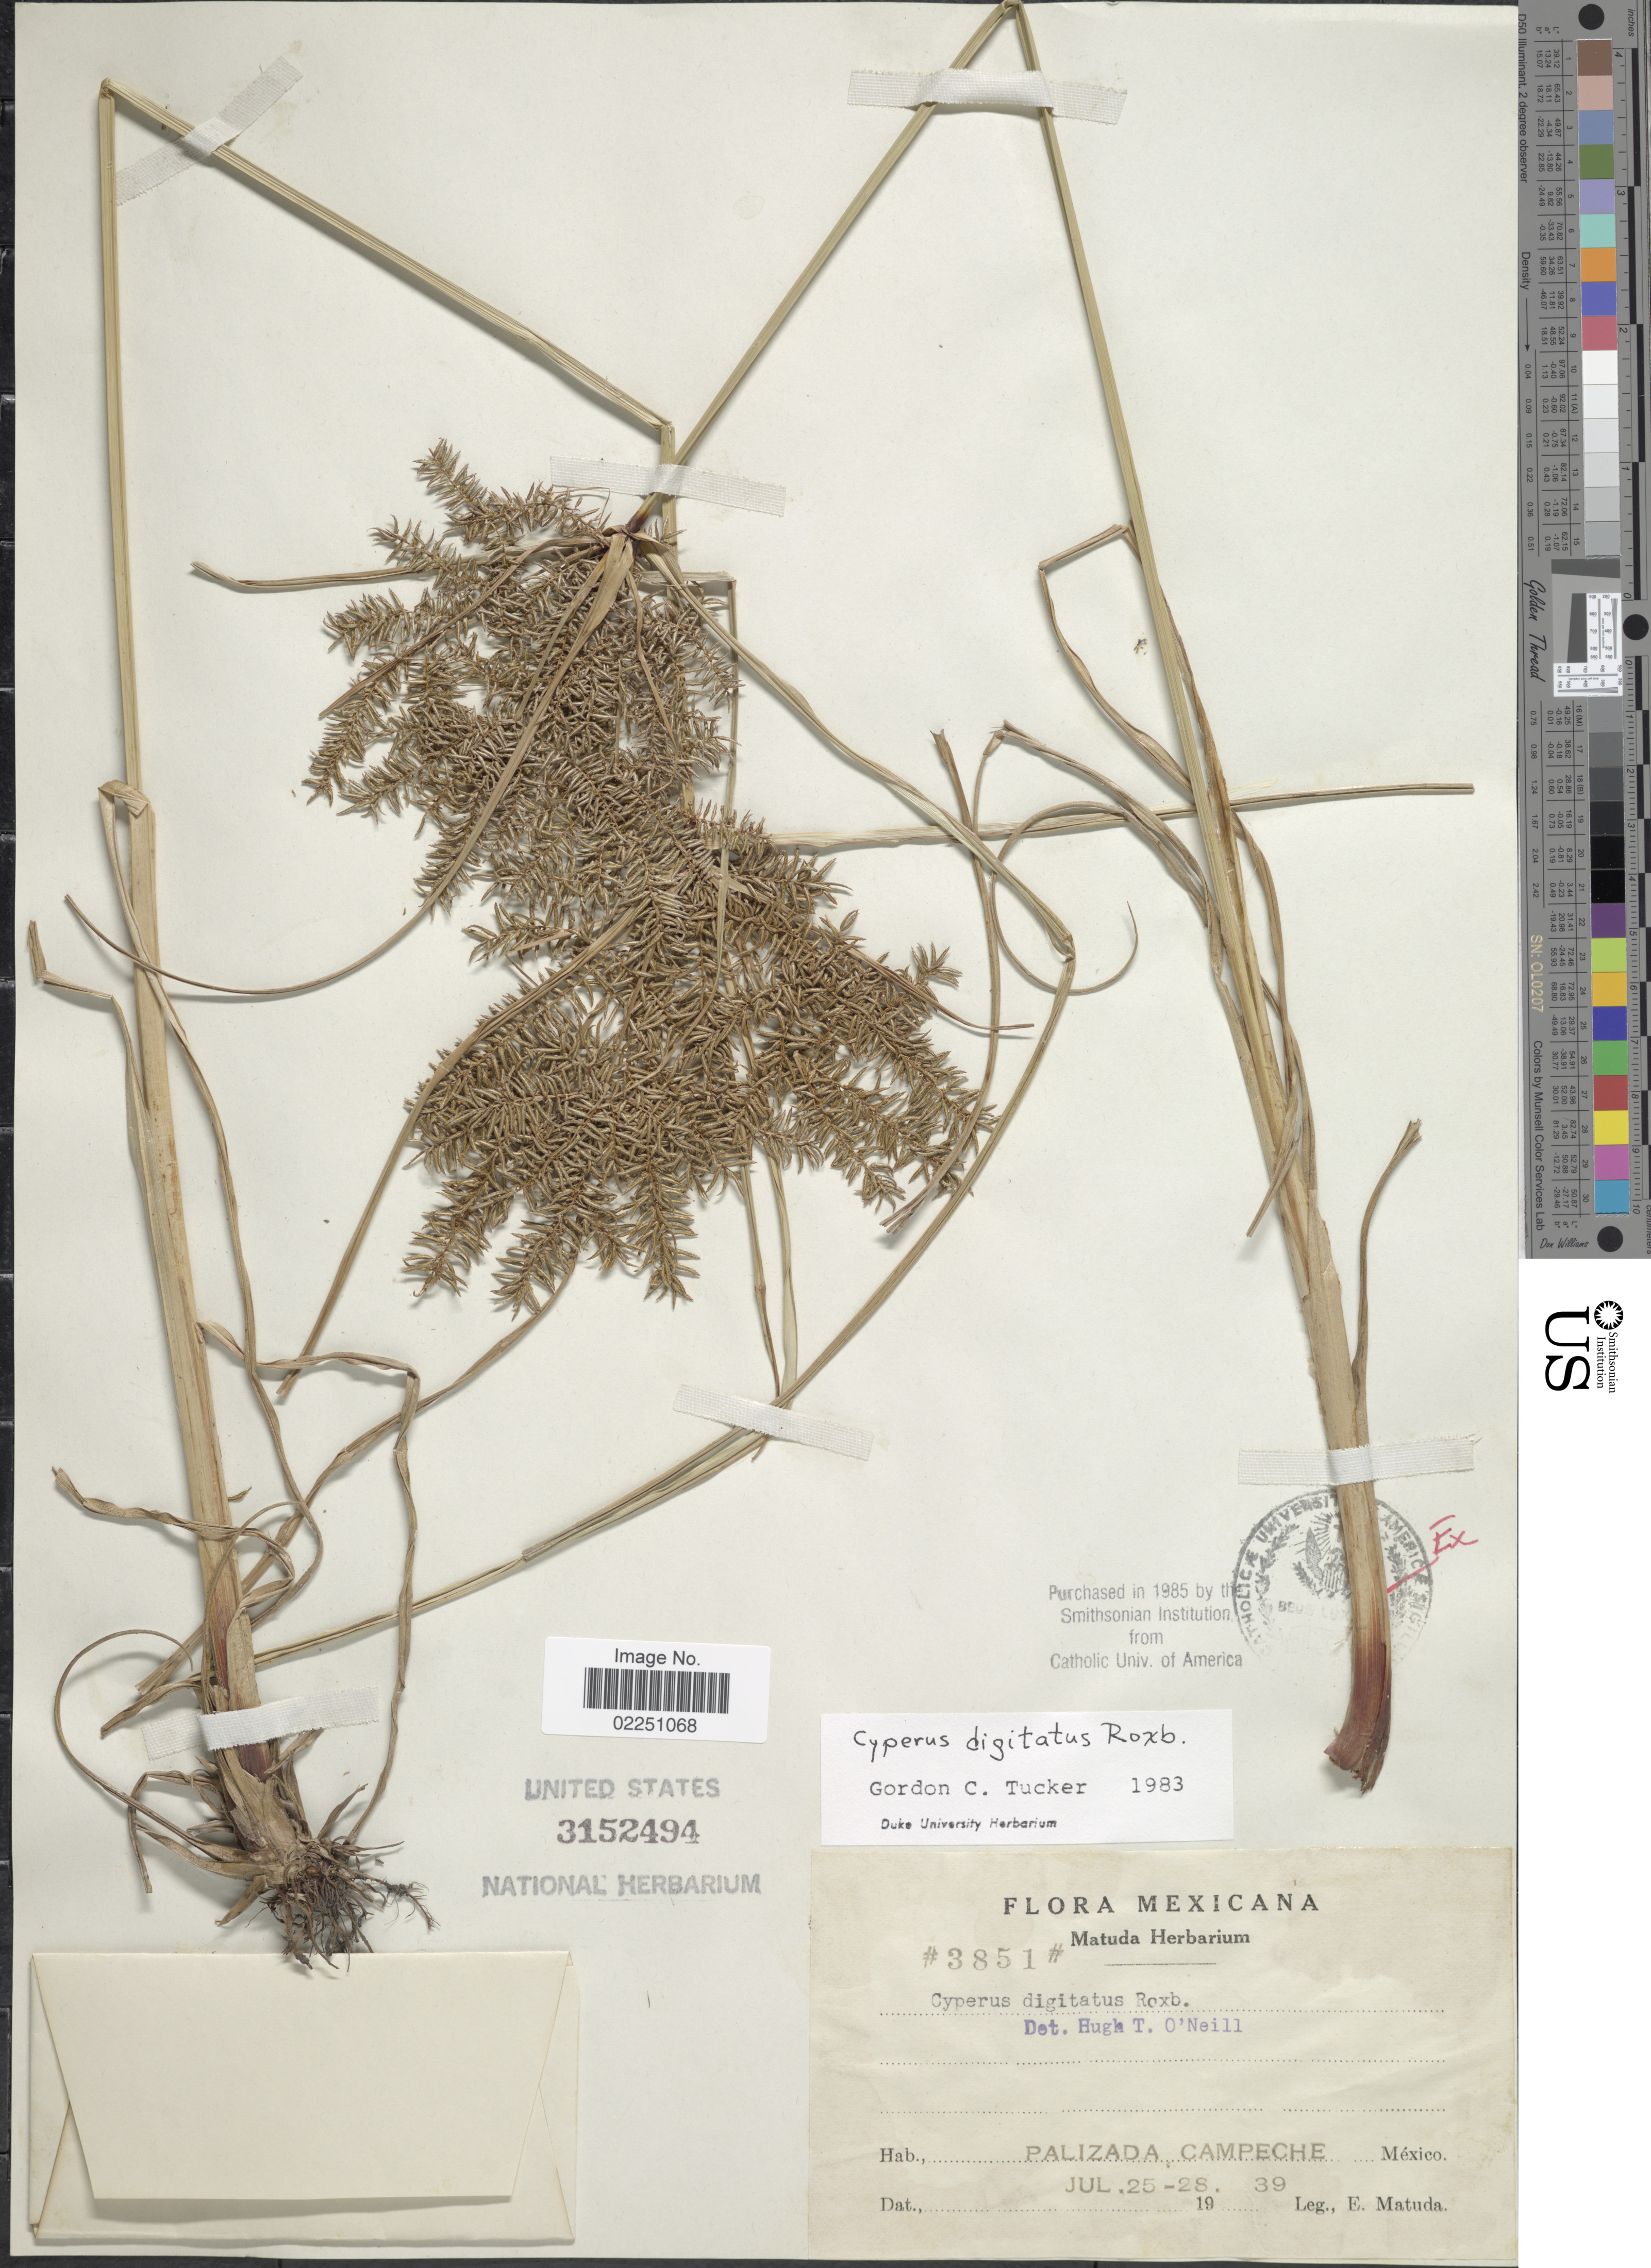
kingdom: Plantae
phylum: Tracheophyta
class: Liliopsida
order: Poales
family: Cyperaceae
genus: Cyperus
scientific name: Cyperus digitatus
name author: Roxb.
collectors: E. Matuda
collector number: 3851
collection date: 1939-07-25/1939-07-28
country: Mexico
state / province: Campeche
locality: Mexicana. Palizada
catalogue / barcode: US 3152494